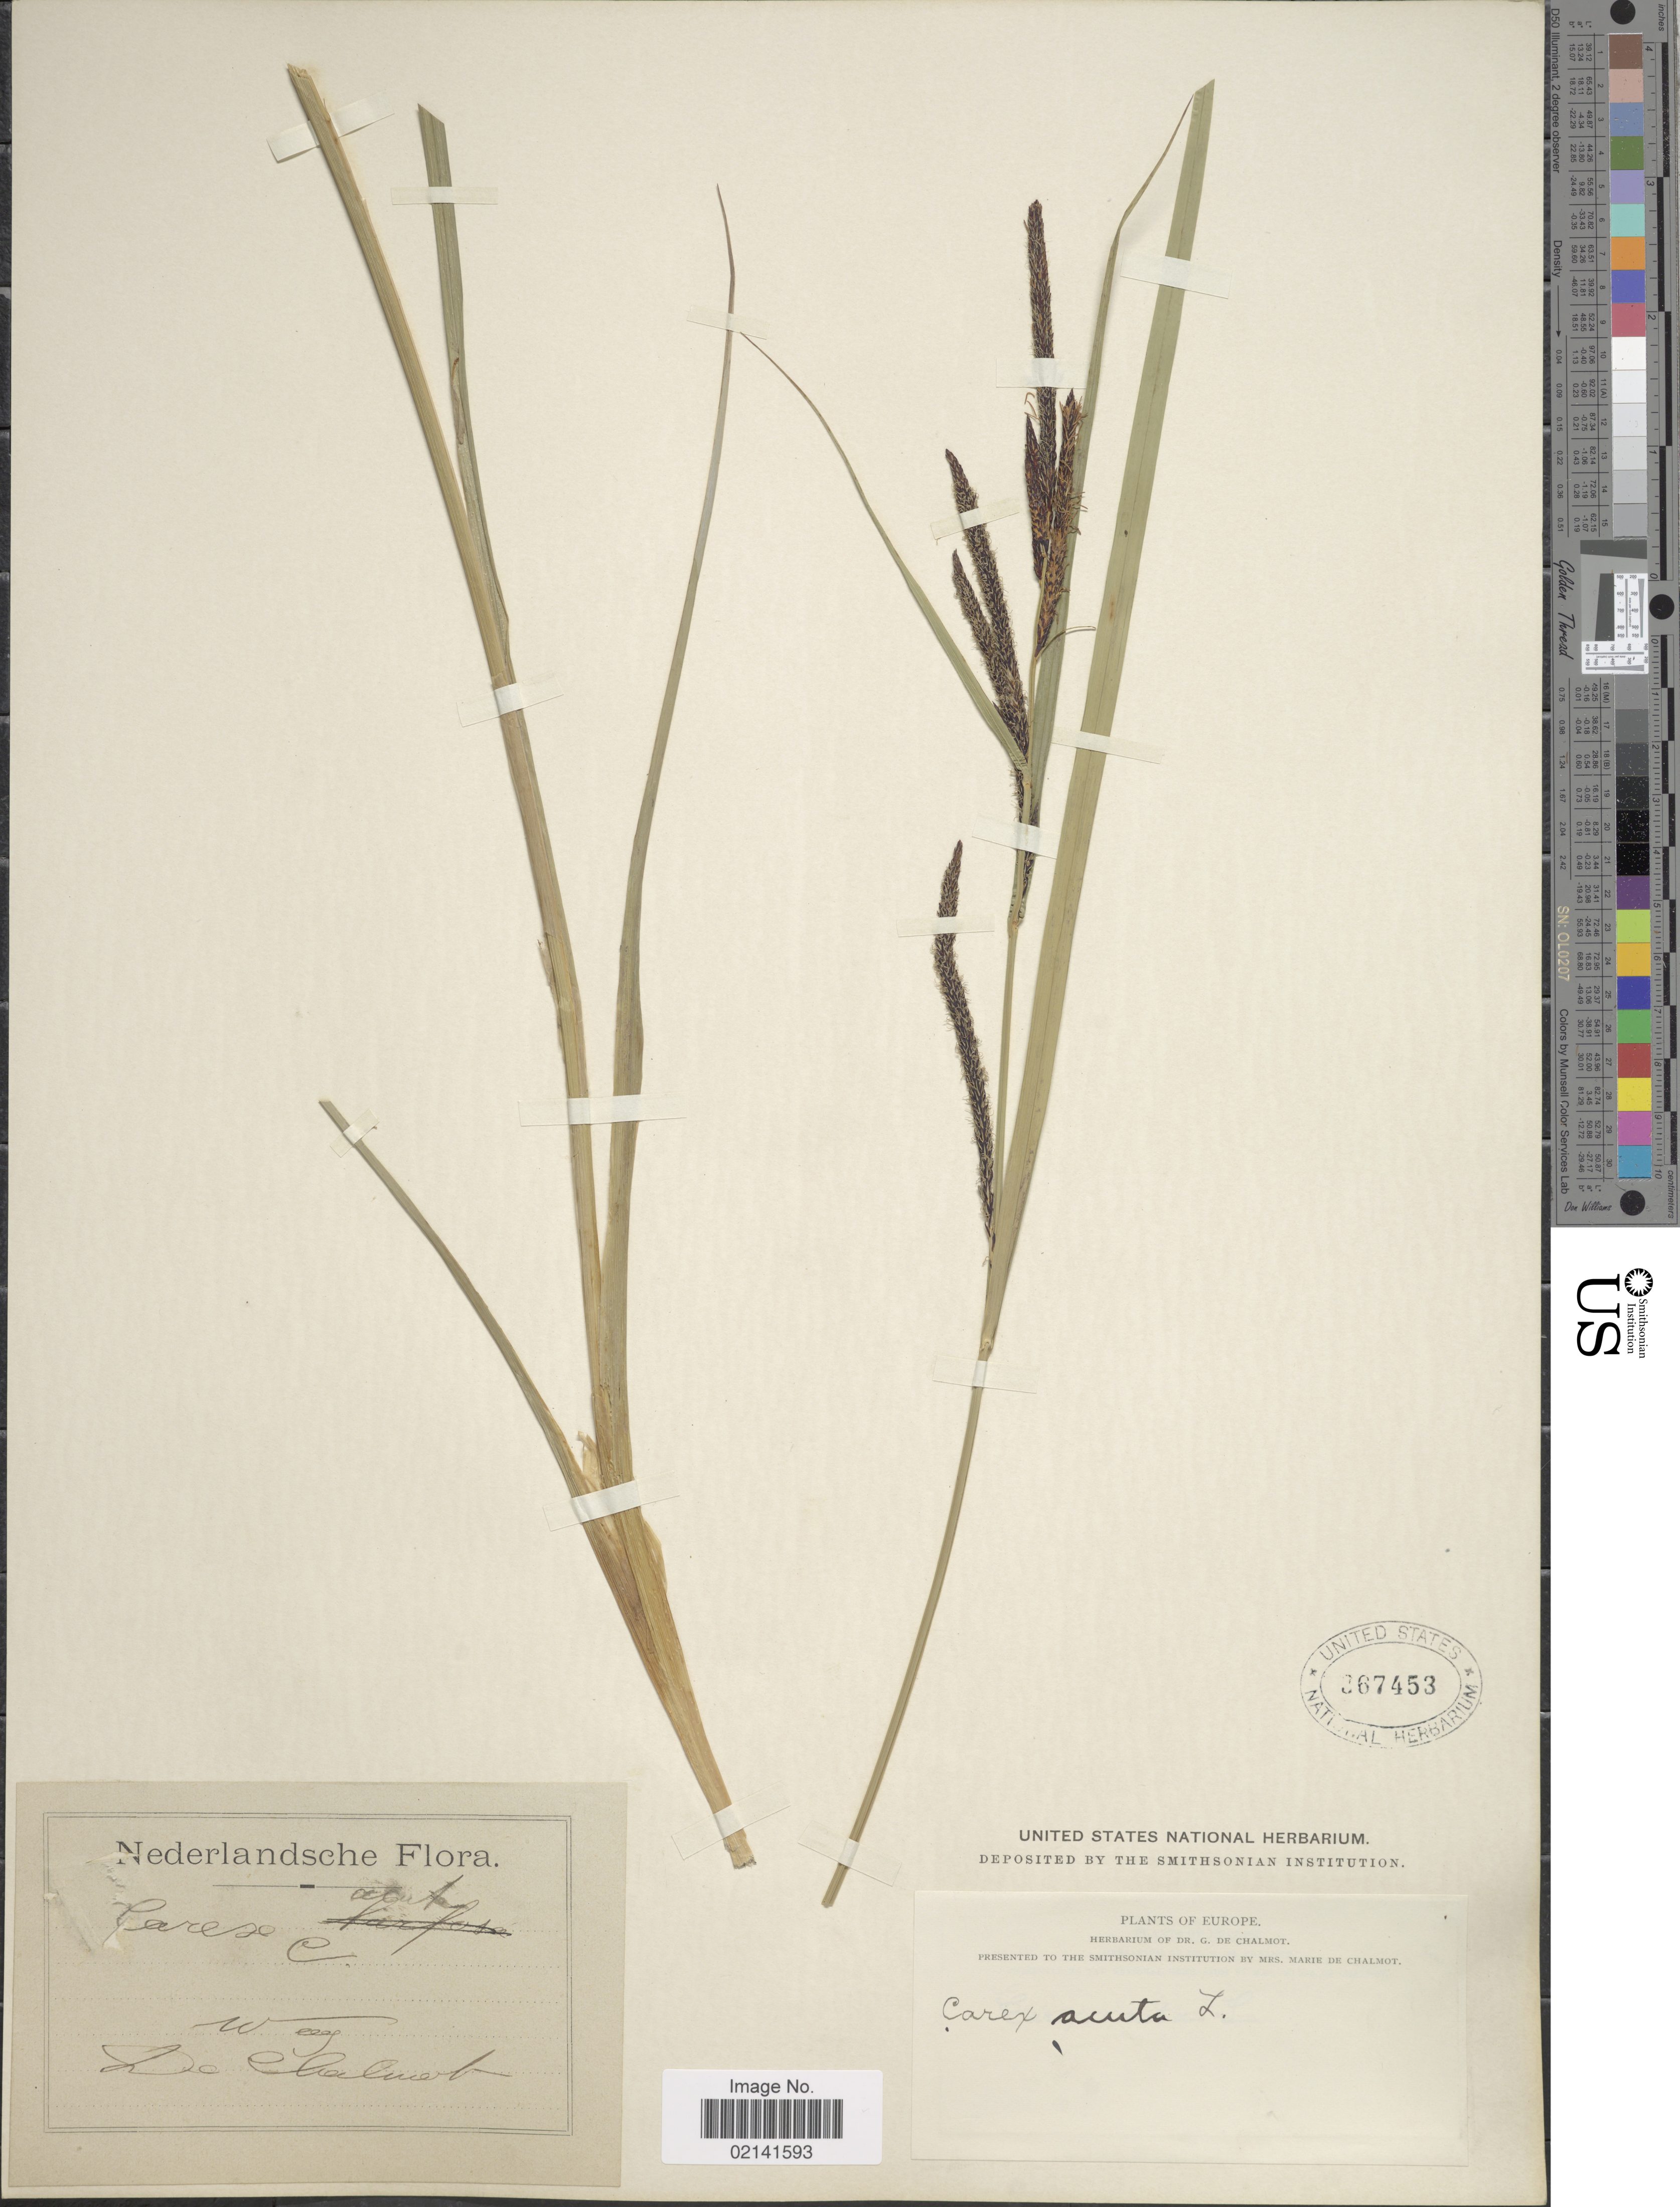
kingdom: Plantae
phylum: Tracheophyta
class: Liliopsida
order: Poales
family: Cyperaceae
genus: Carex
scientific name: Carex acuta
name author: L.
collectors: M. Chalmot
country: Netherlands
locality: Weeg.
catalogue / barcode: US 367453